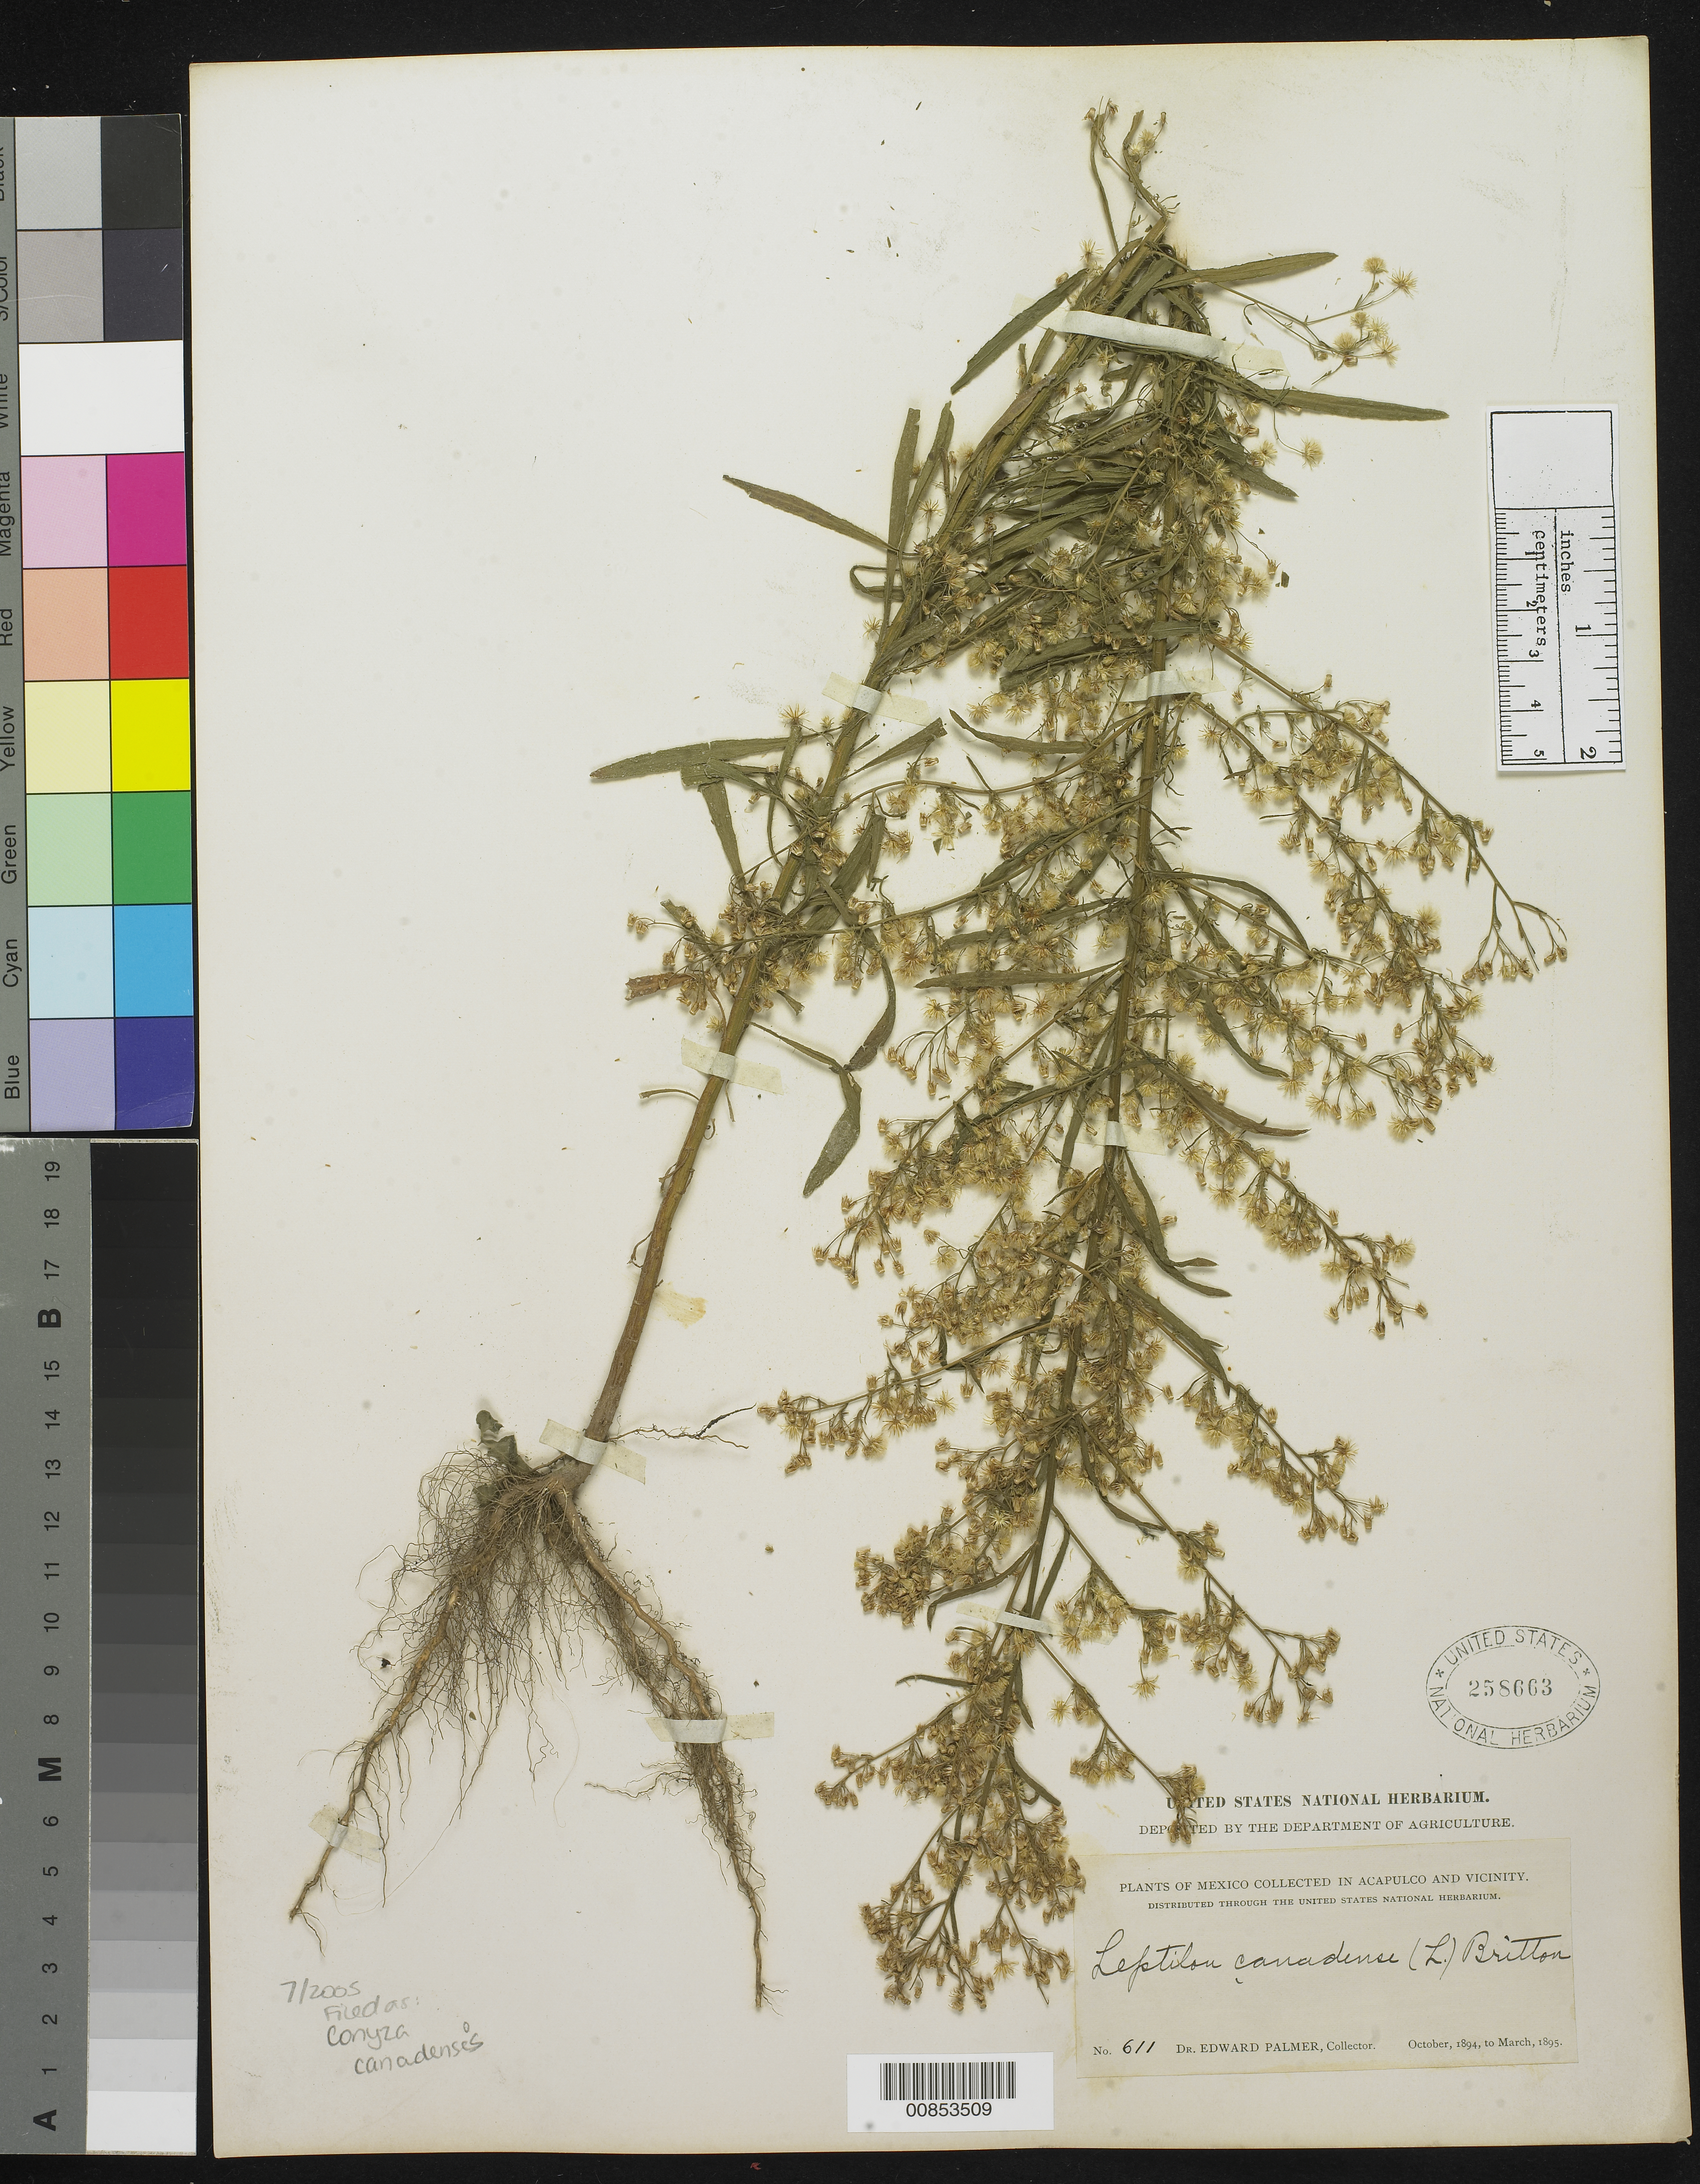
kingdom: Plantae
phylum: Tracheophyta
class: Magnoliopsida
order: Asterales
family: Asteraceae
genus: Conyza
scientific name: Conyza canadensis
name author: (L.) Cronq.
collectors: E. Palmer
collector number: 611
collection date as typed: Oct 1894 to -- Mar 1895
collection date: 1894-10/1895-03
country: Mexico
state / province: Guerrero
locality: Acapulco, Guerrero and vicinity.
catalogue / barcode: US 258663